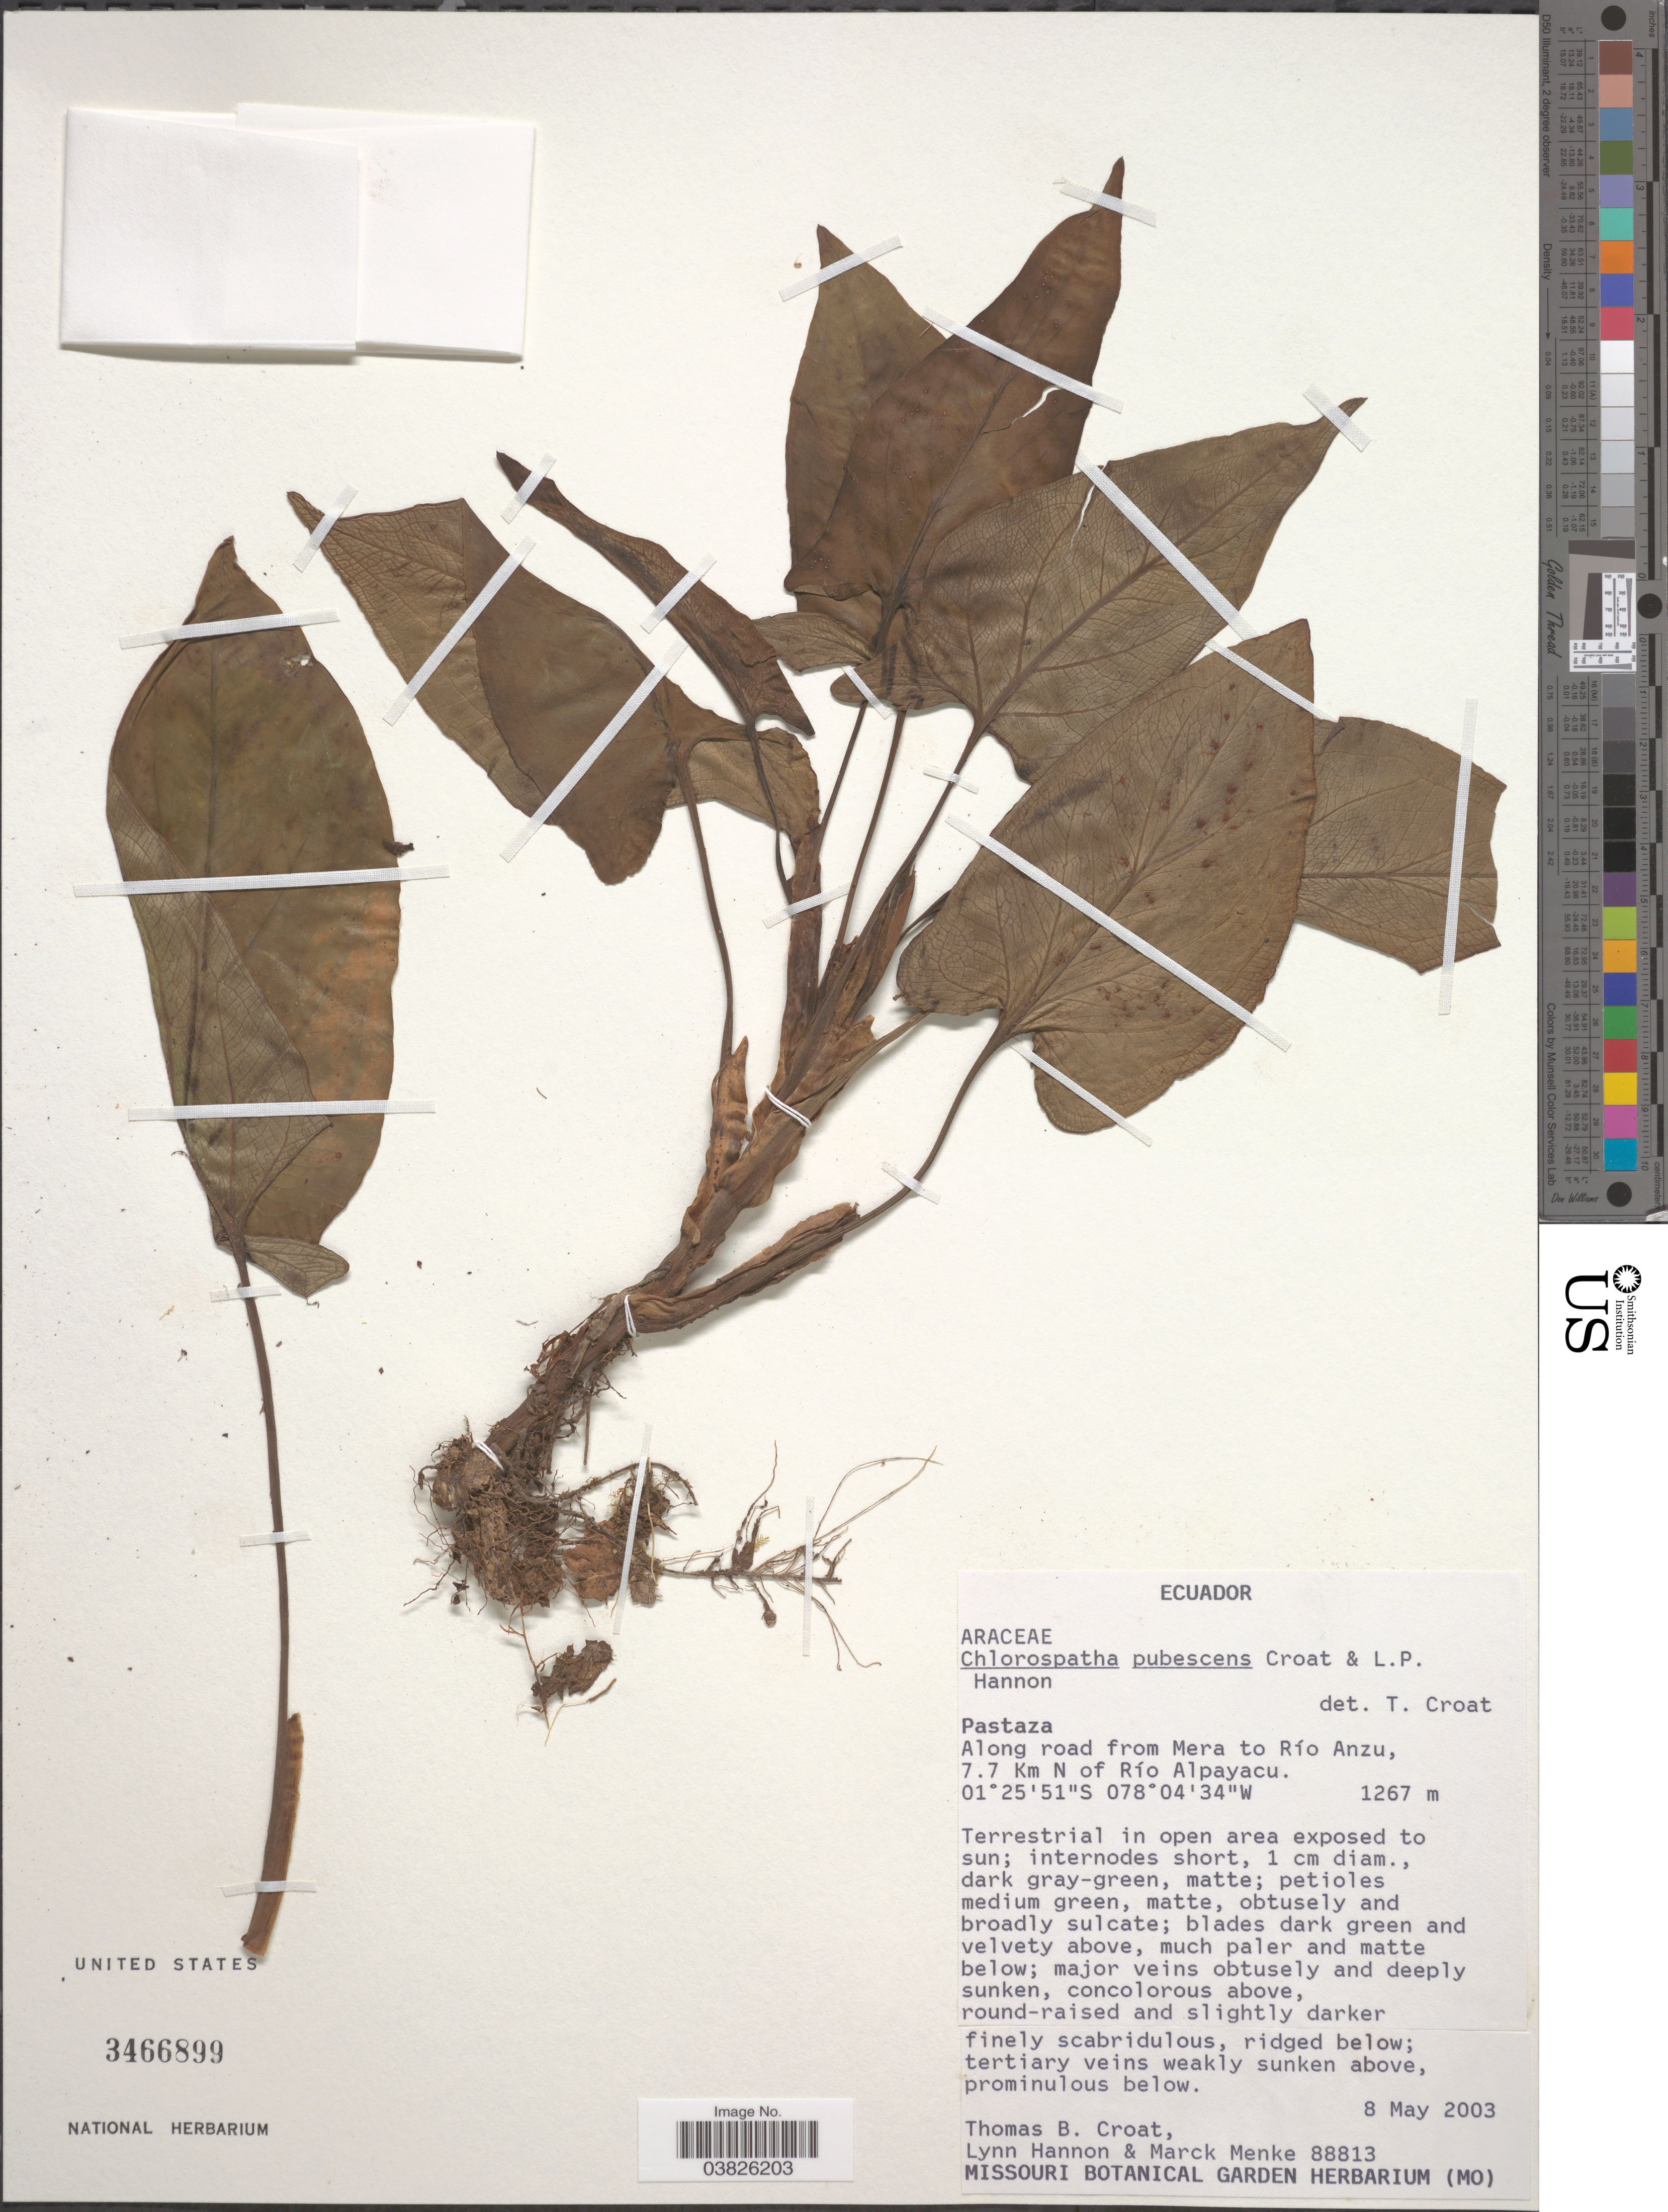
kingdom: Plantae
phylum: Tracheophyta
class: Liliopsida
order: Alismatales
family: Araceae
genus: Chlorospatha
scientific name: Chlorospatha pubescens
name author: Croat & L.P. Hannon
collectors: T. B. Croat, L. Hannon & M. Menke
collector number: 88813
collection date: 2003-05-08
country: Ecuador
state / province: Pastaza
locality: Along road from Mera to Río Anzu, 7.7 Km N of Río Alpayacu.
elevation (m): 1267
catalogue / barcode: US 3466899